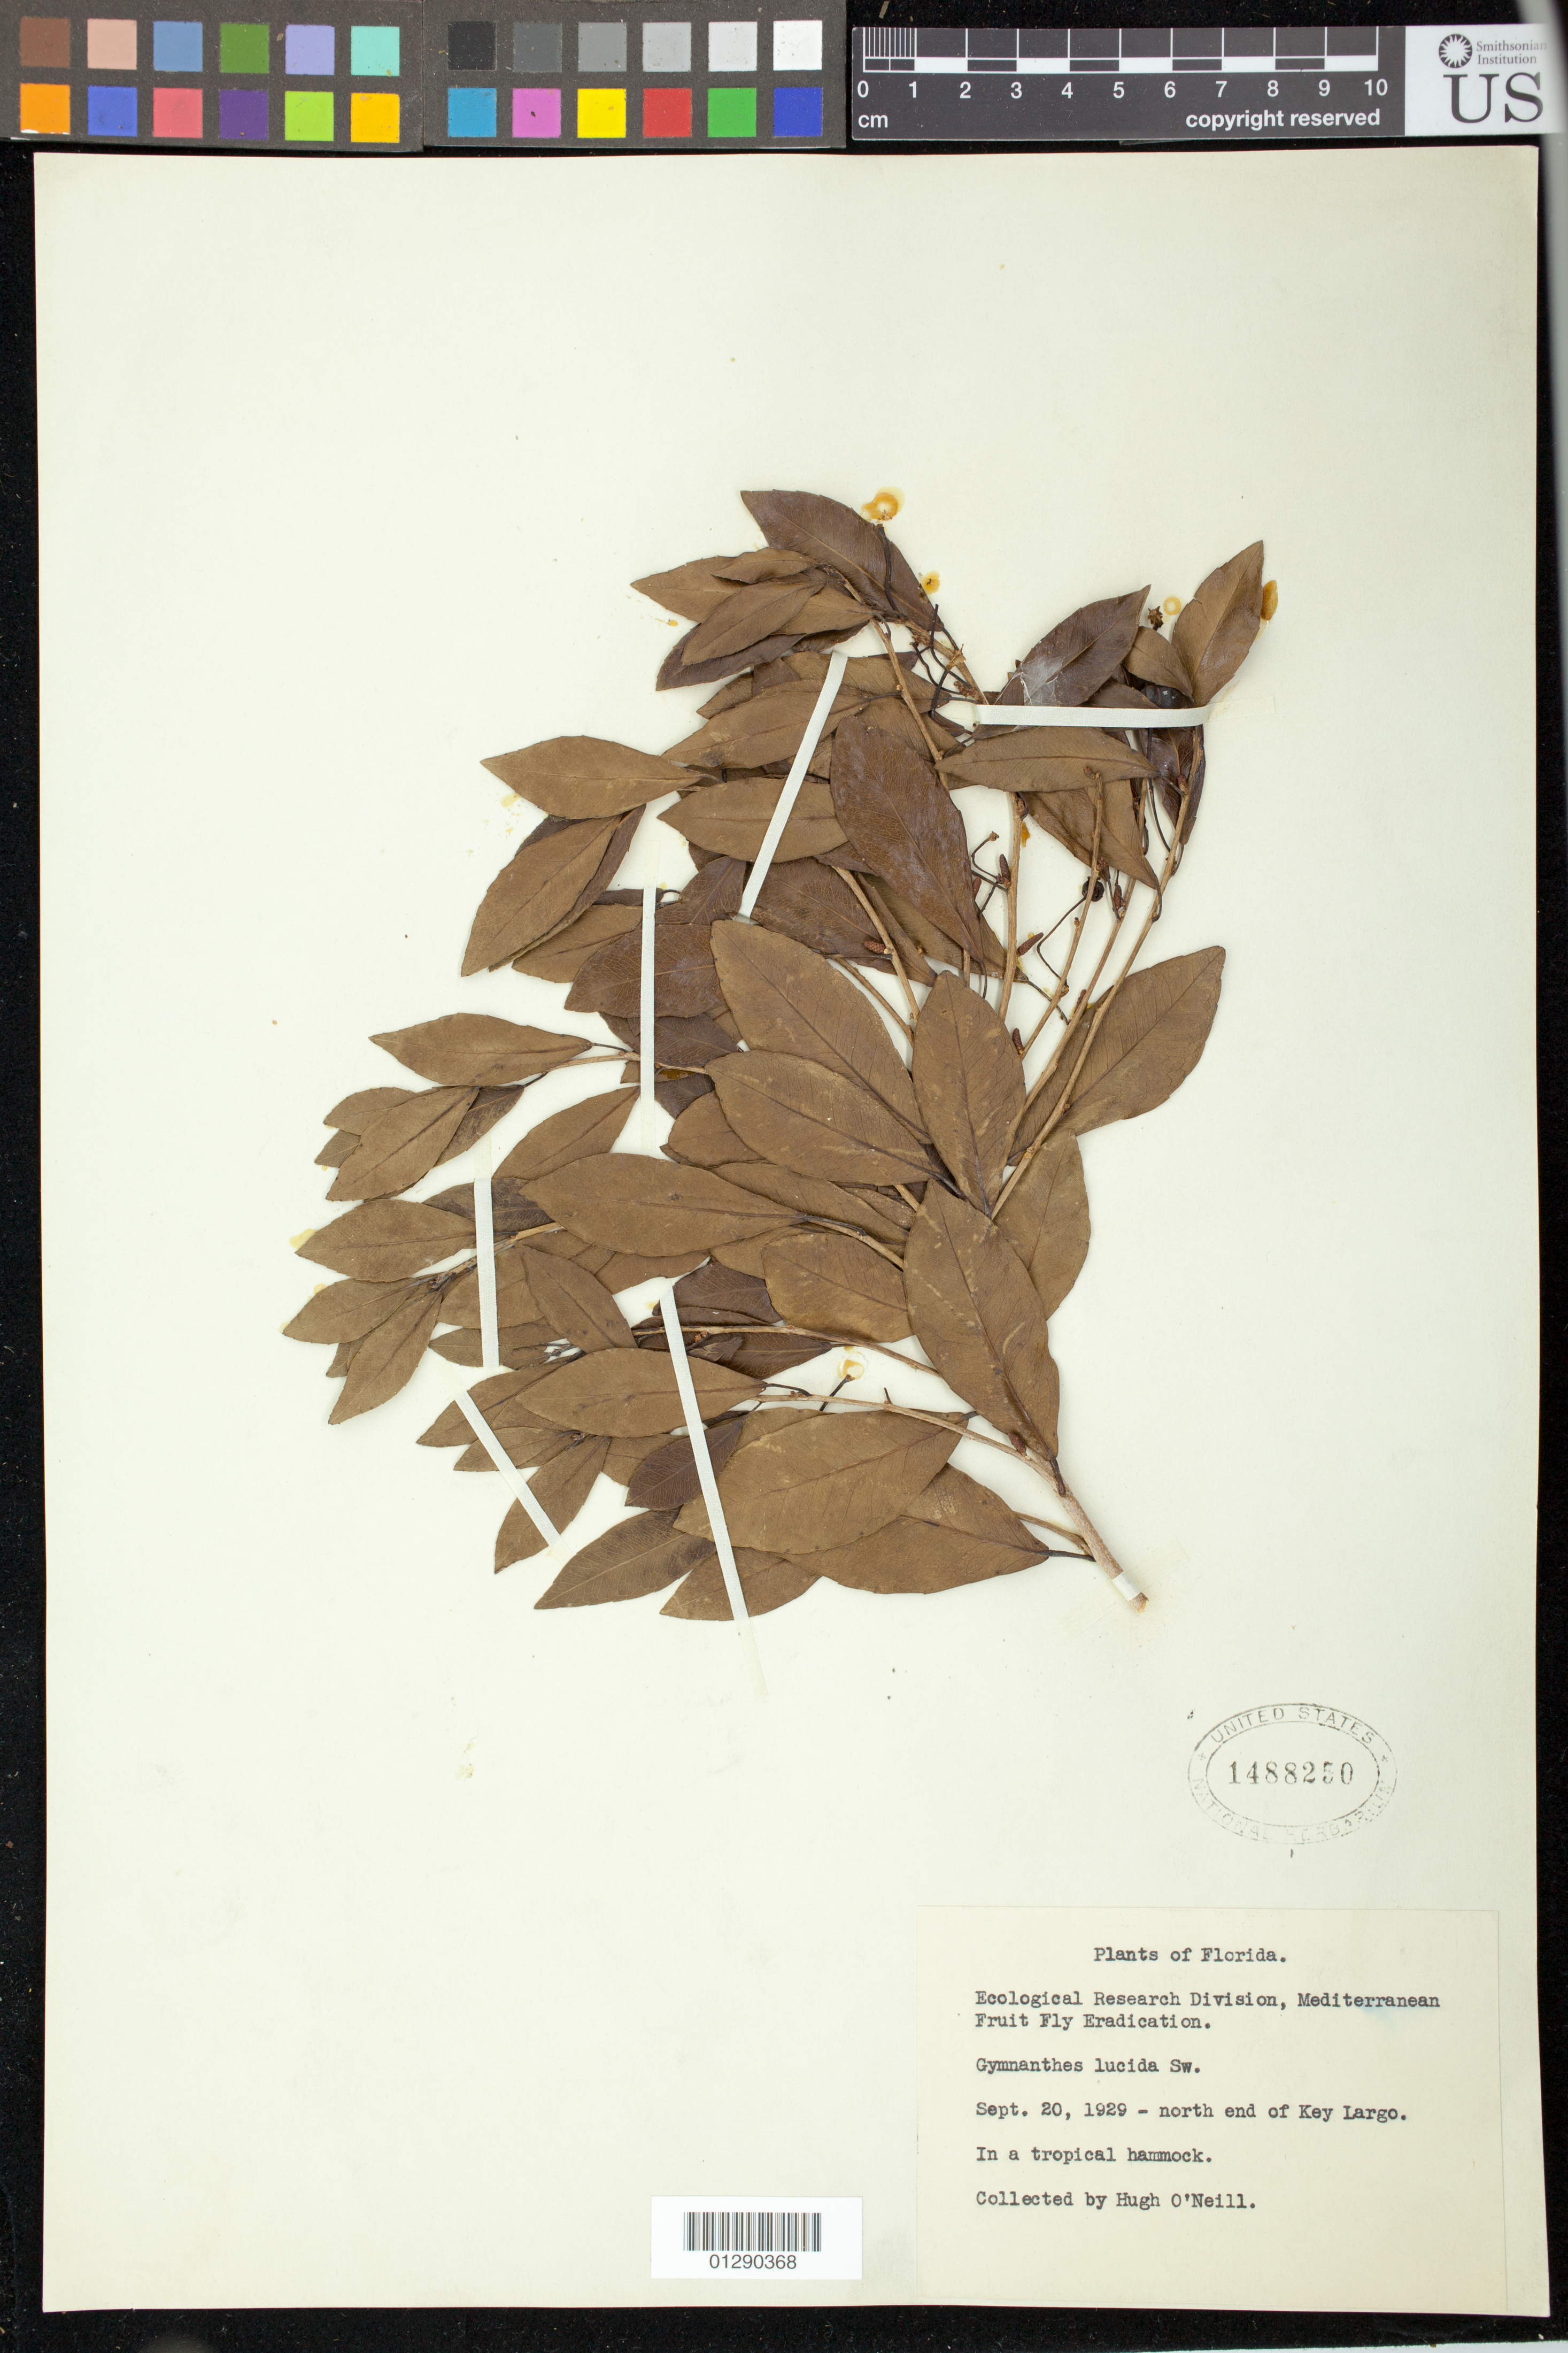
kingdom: Plantae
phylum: Tracheophyta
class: Magnoliopsida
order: Malpighiales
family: Euphorbiaceae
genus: Gymnanthes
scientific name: Gymnanthes lucida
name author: Sw.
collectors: H. O'Neill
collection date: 1929-09-20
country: United States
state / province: Florida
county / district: Monroe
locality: north end of Key Largo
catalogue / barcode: US 1488250